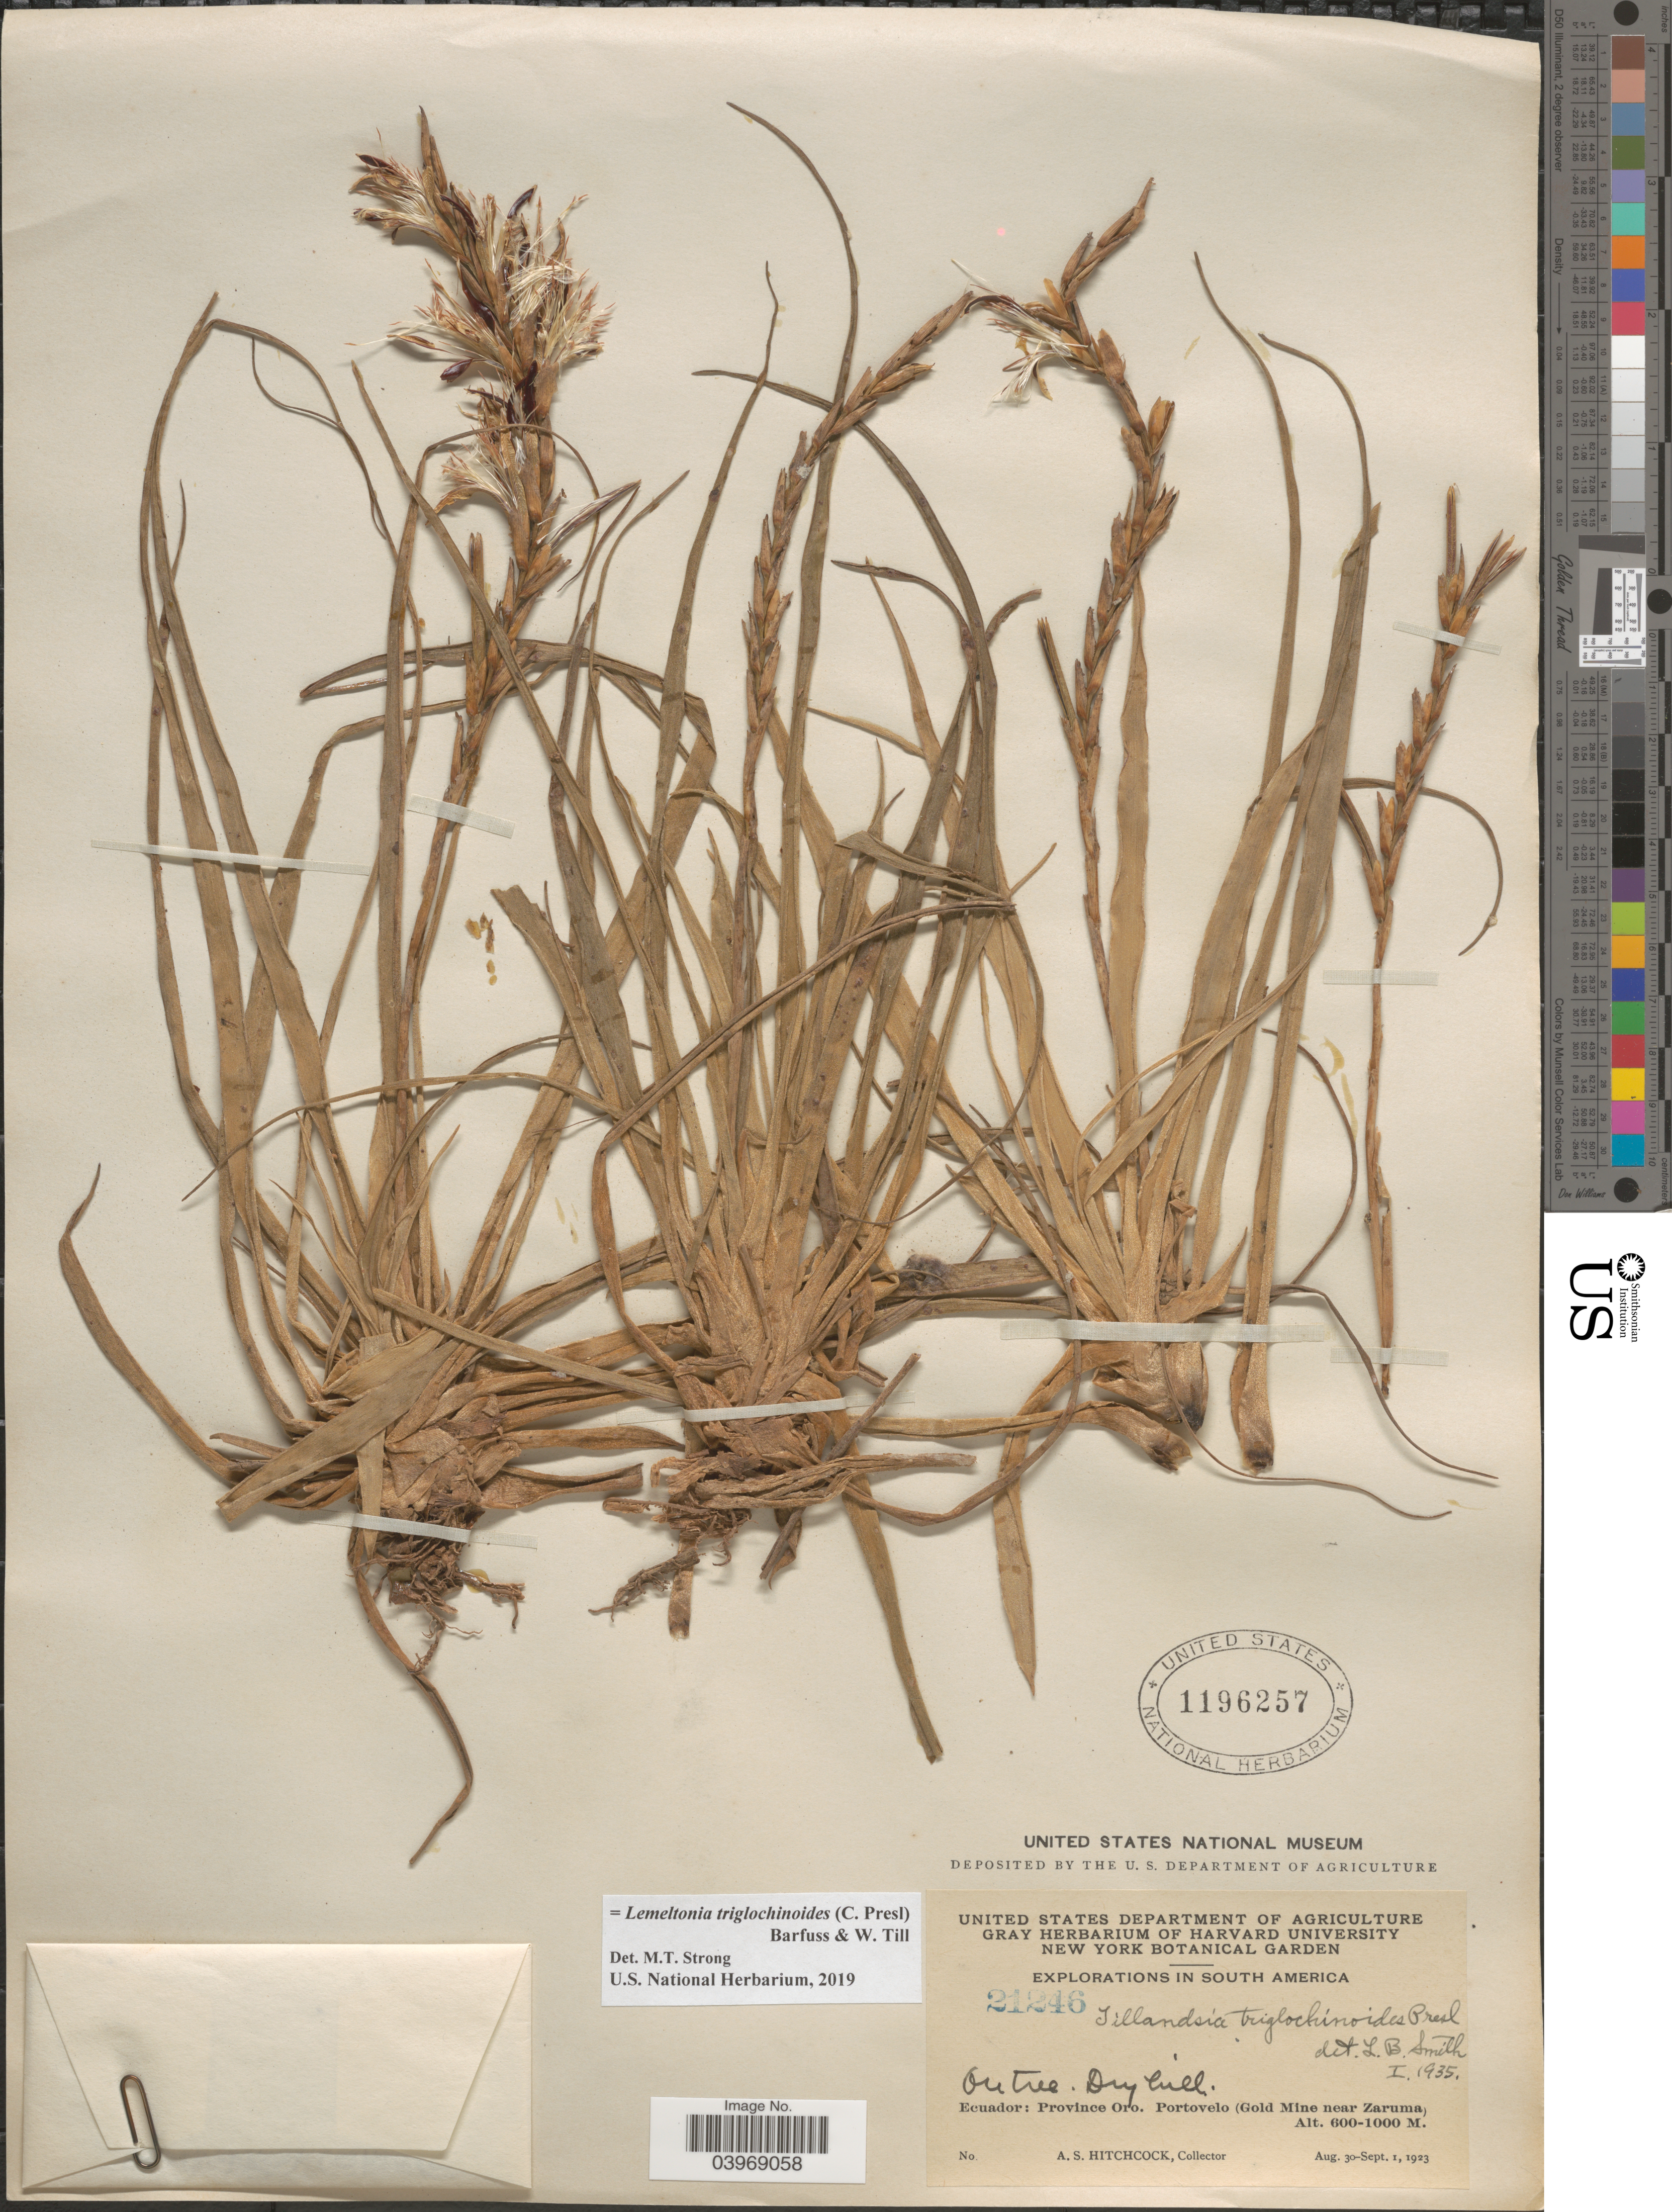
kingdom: Plantae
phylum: Tracheophyta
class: Liliopsida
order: Poales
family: Bromeliaceae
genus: Lemeltonia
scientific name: Lemeltonia triglochinoides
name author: (C. Presl) Barfuss & W. Till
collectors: A. S. Hitchcock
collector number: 21246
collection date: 1923-08-30/1923-09-01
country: Ecuador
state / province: El Oro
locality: Portovelo (Gold Mine near Zaruma).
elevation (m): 600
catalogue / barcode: US 1196257